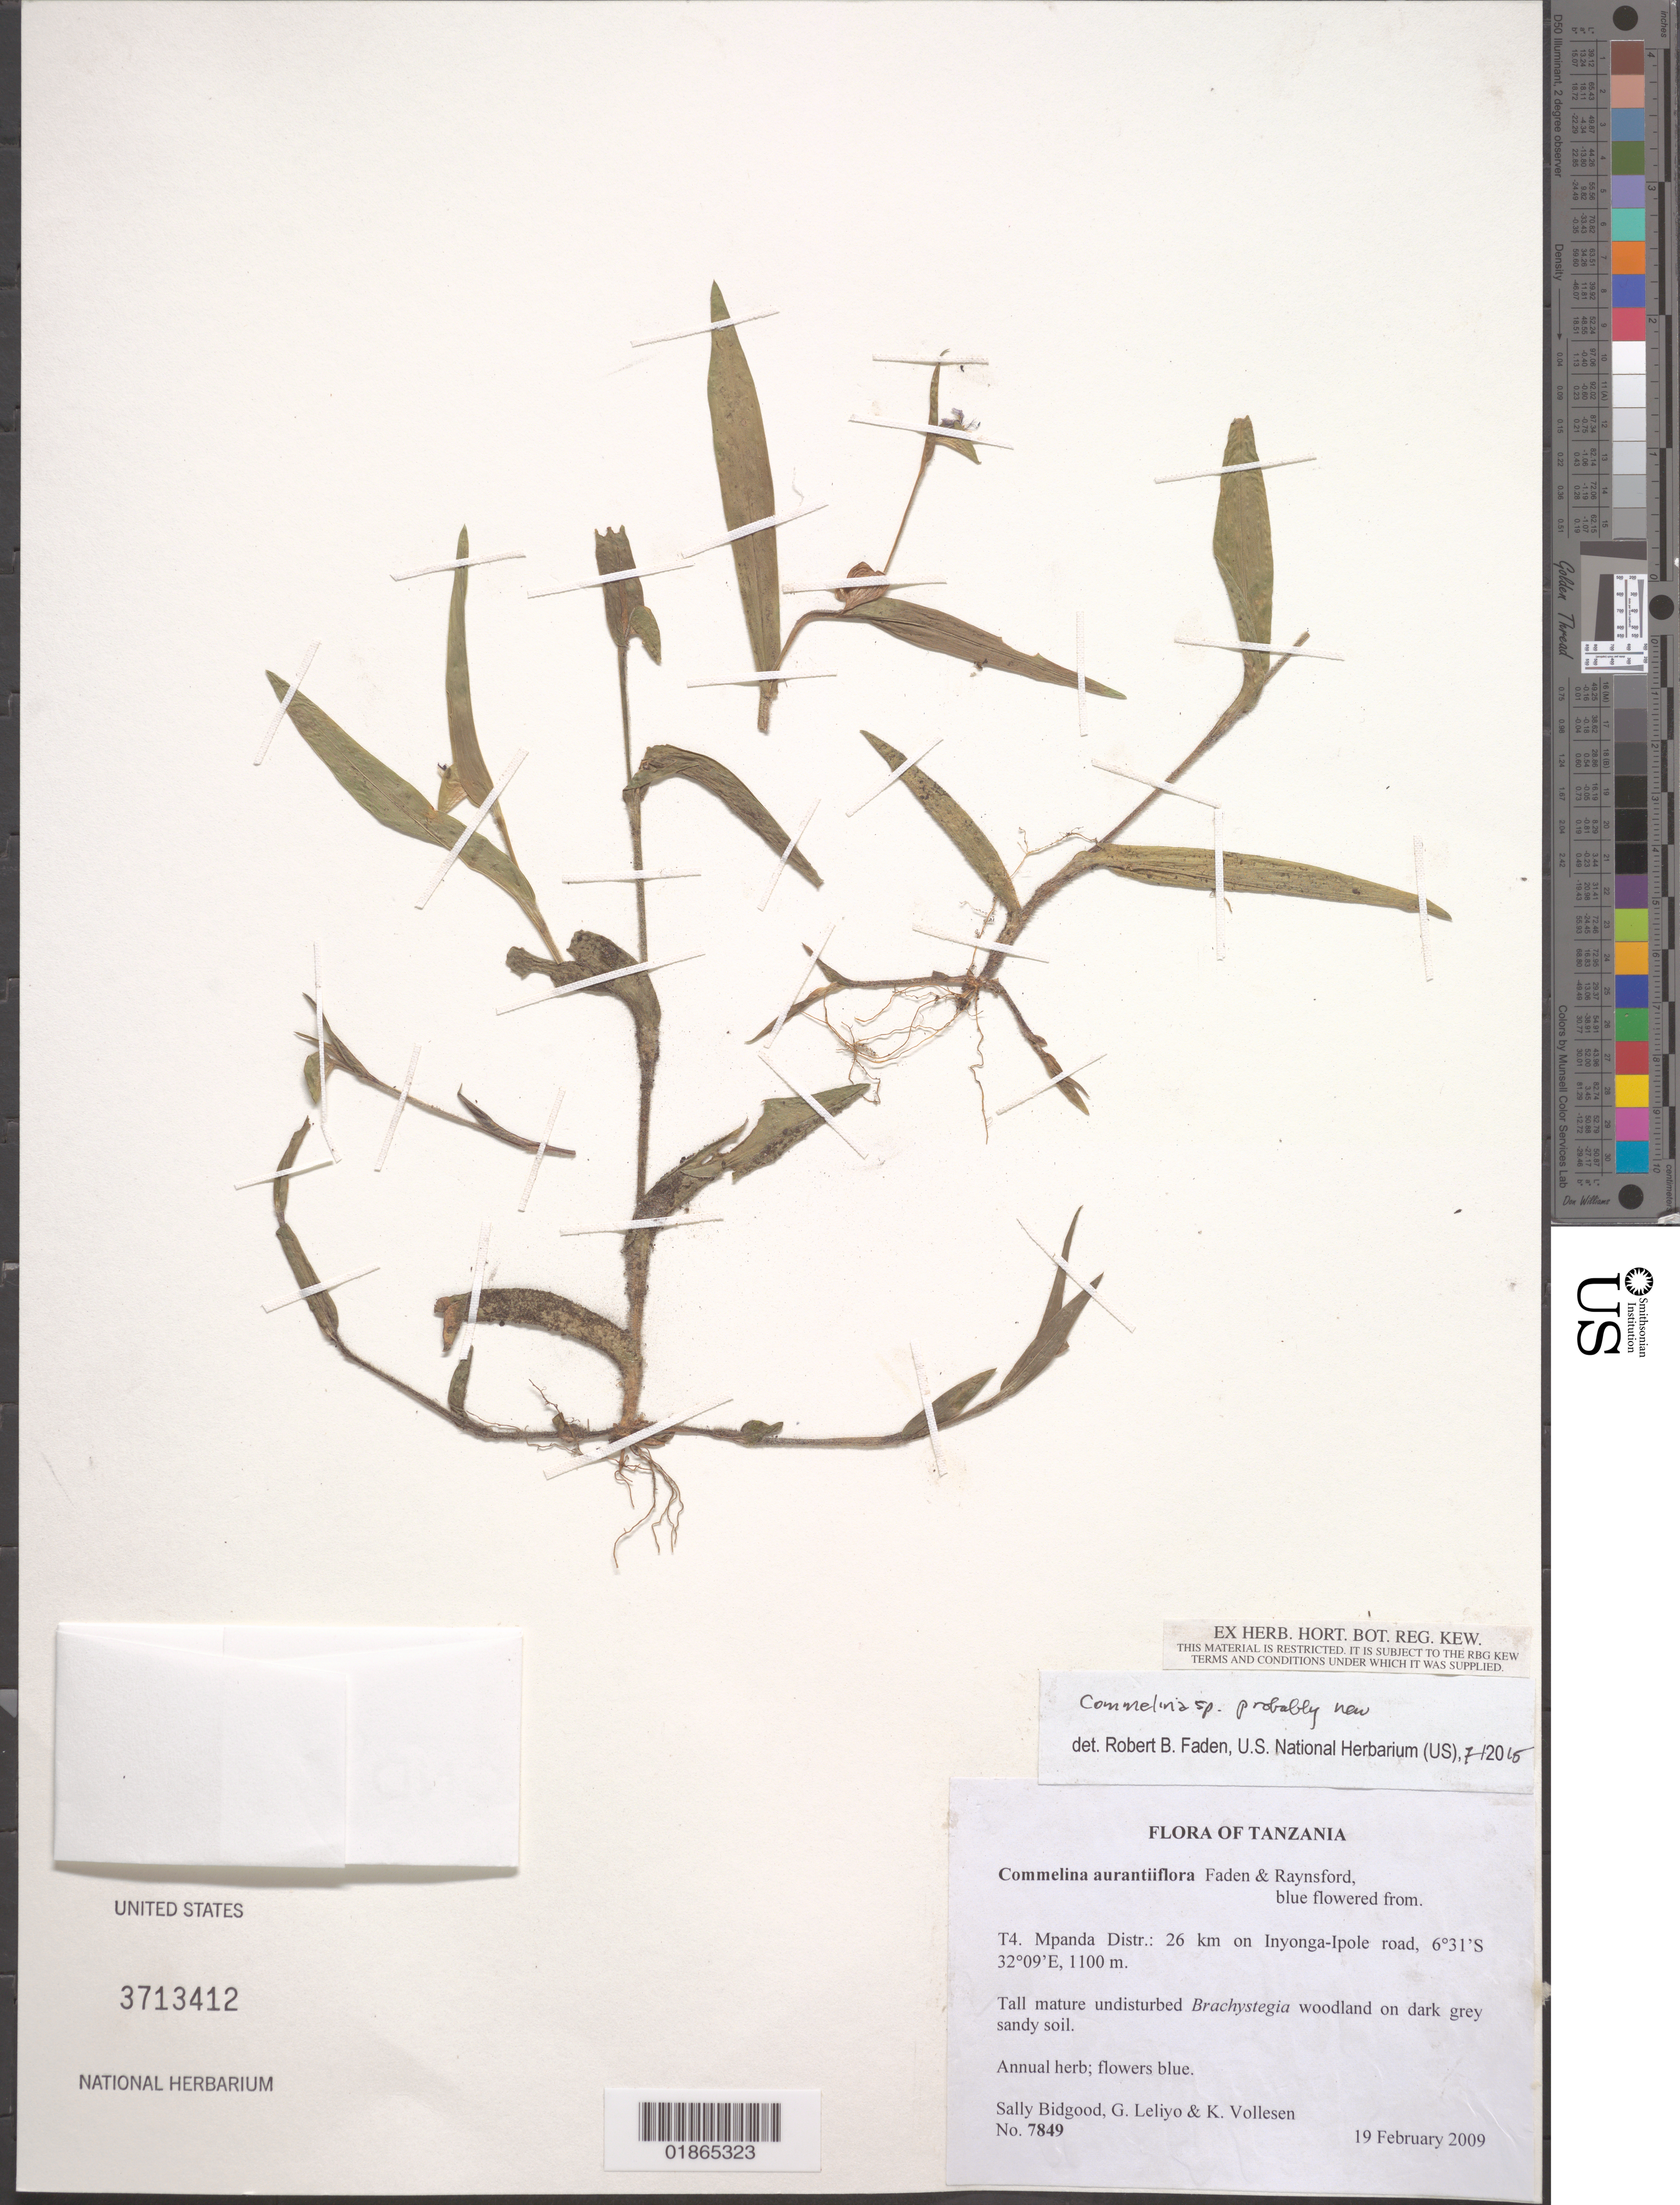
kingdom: Plantae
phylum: Tracheophyta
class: Liliopsida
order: Commelinales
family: Commelinaceae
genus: Commelina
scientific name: Commelina sp.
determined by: Faden, Robert B., (US), Smithsonian Institution - National Museum of Natural History (UNITED STATES)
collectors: S. Bidgood, G. Leliyo & K. Vollesen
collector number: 7849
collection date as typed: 19 February 2009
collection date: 2009-02-19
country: Tanzania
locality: T4. Mpanda Distr.: 26 km on Inyonga-Ipole road.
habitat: Tall mature undisturbed woodland on dark grey sandy soil.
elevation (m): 1100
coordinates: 6 31 S, 32 09 E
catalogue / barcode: US 3713412